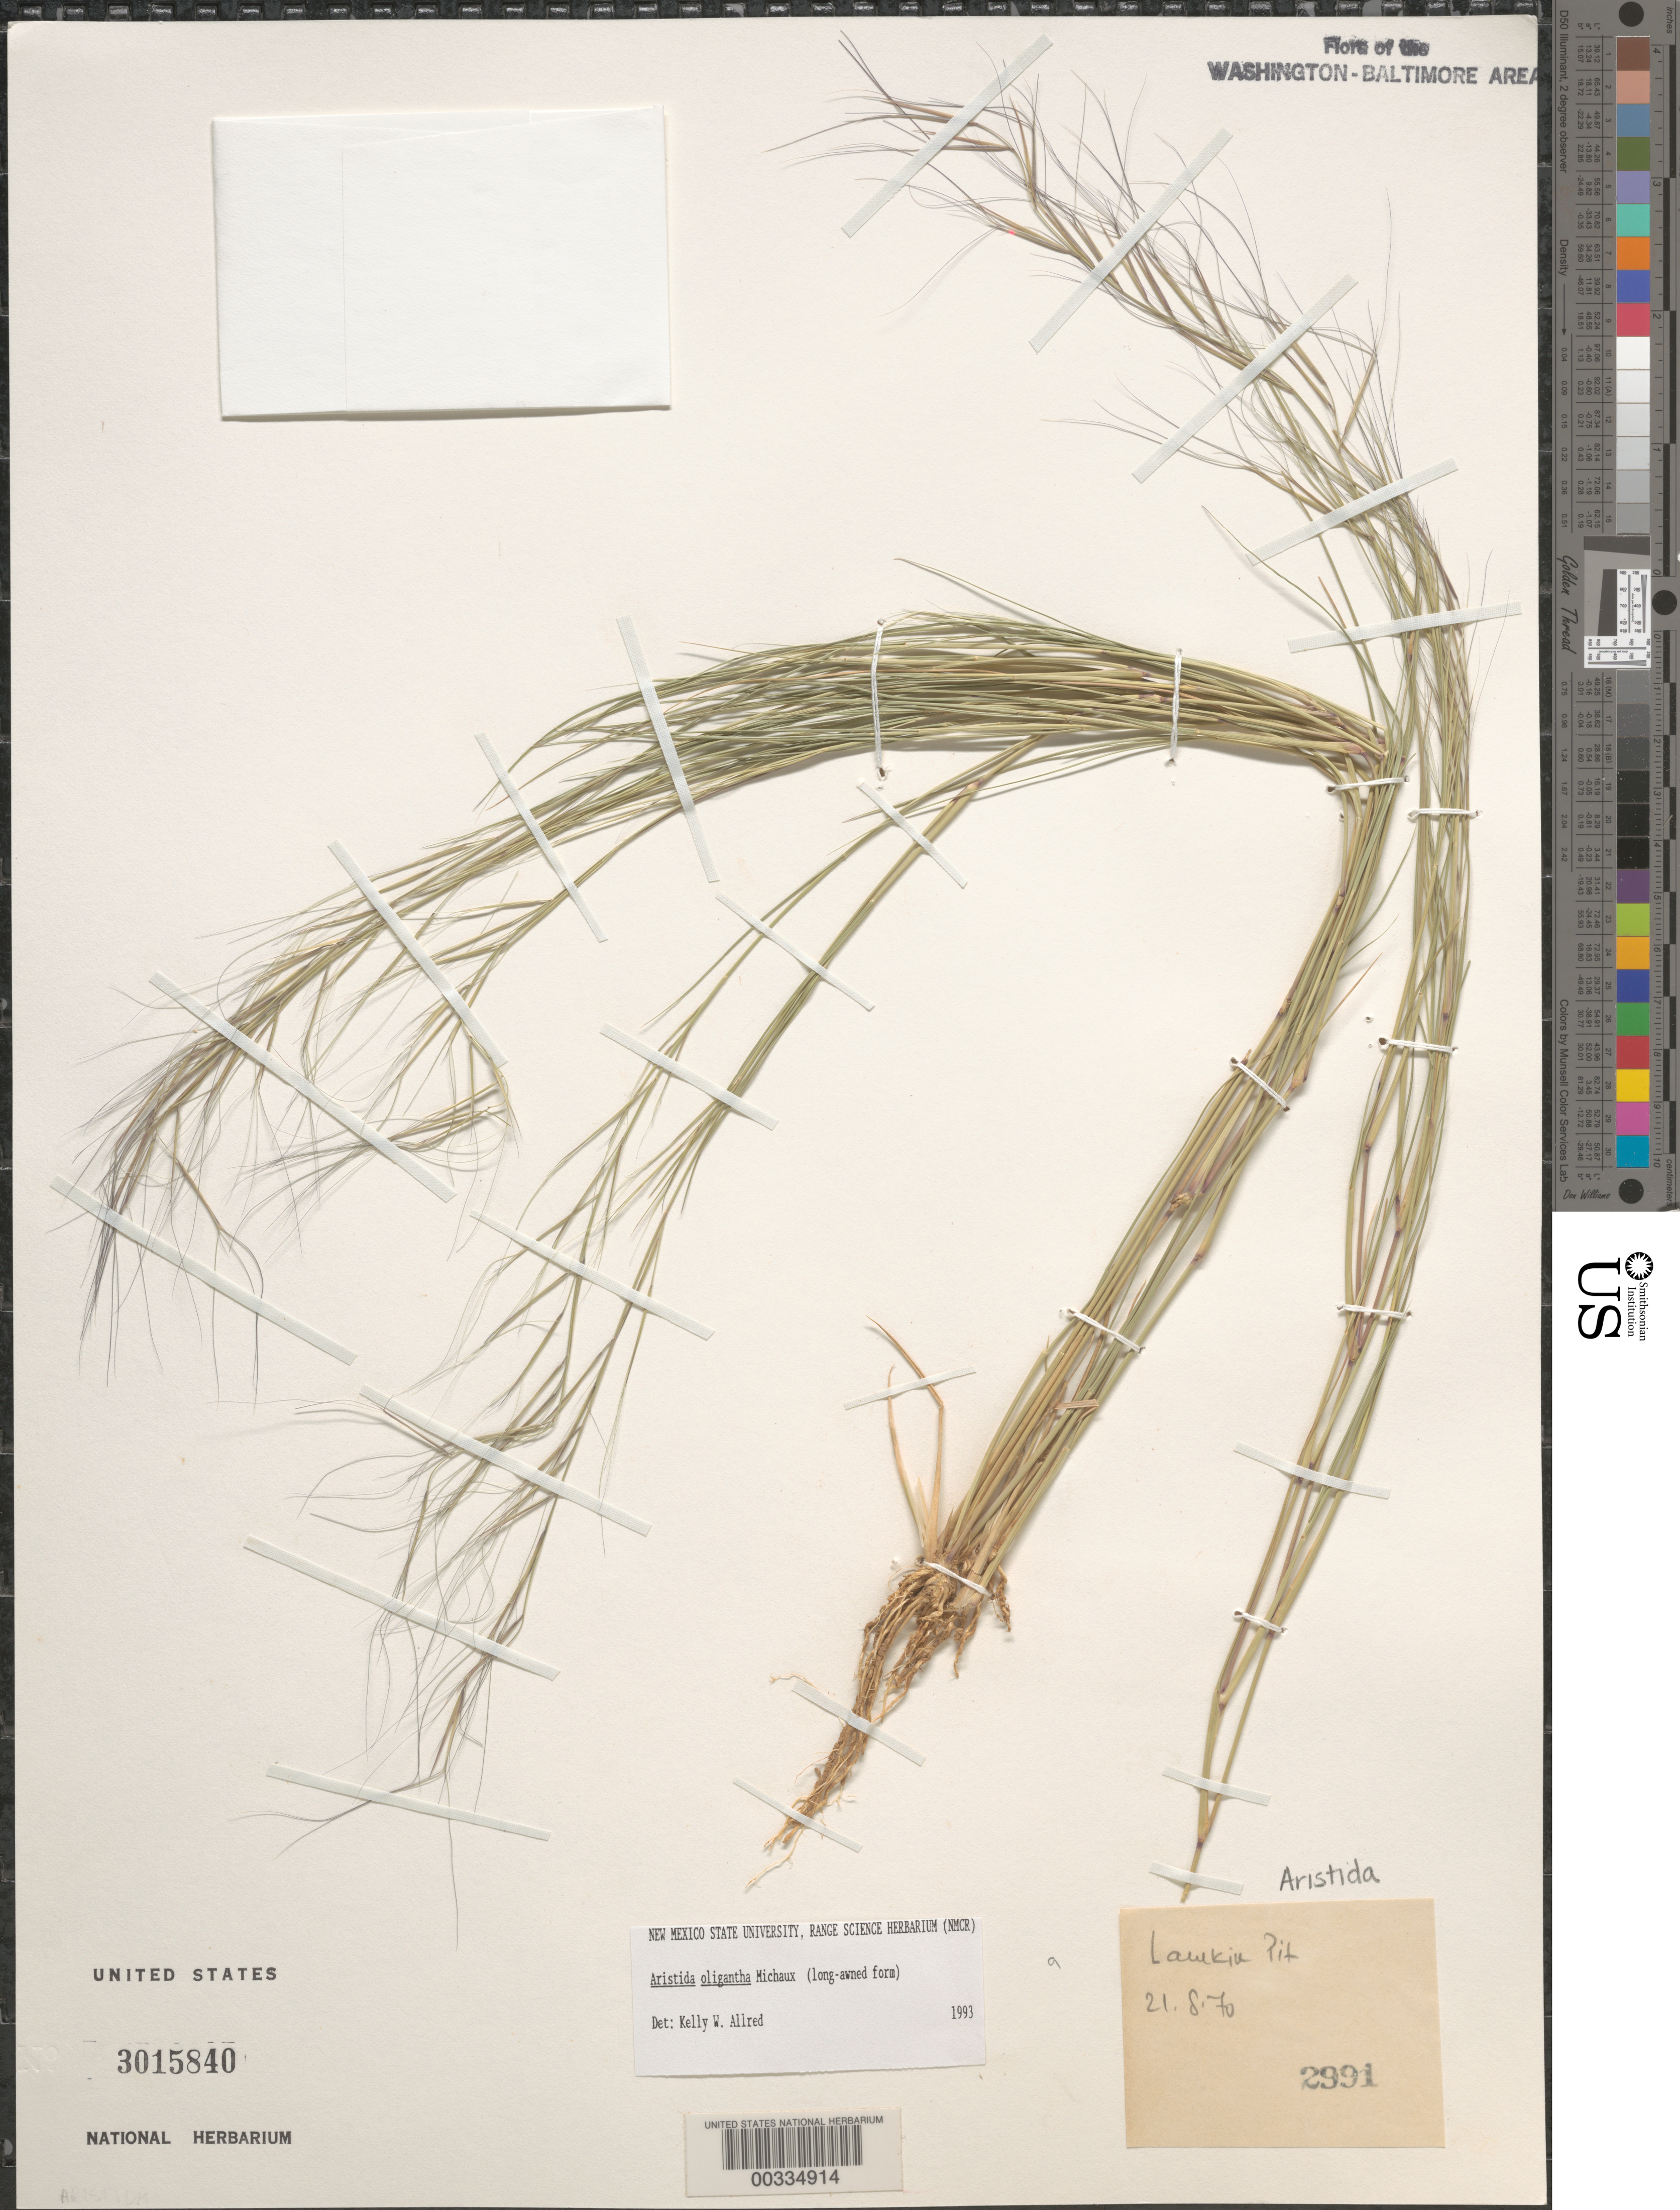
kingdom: Plantae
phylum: Tracheophyta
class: Liliopsida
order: Poales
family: Poaceae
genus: Aristida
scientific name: Aristida sp.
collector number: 2991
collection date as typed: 21 Aug 1970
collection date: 1970-08-21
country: United States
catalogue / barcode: US 3015840